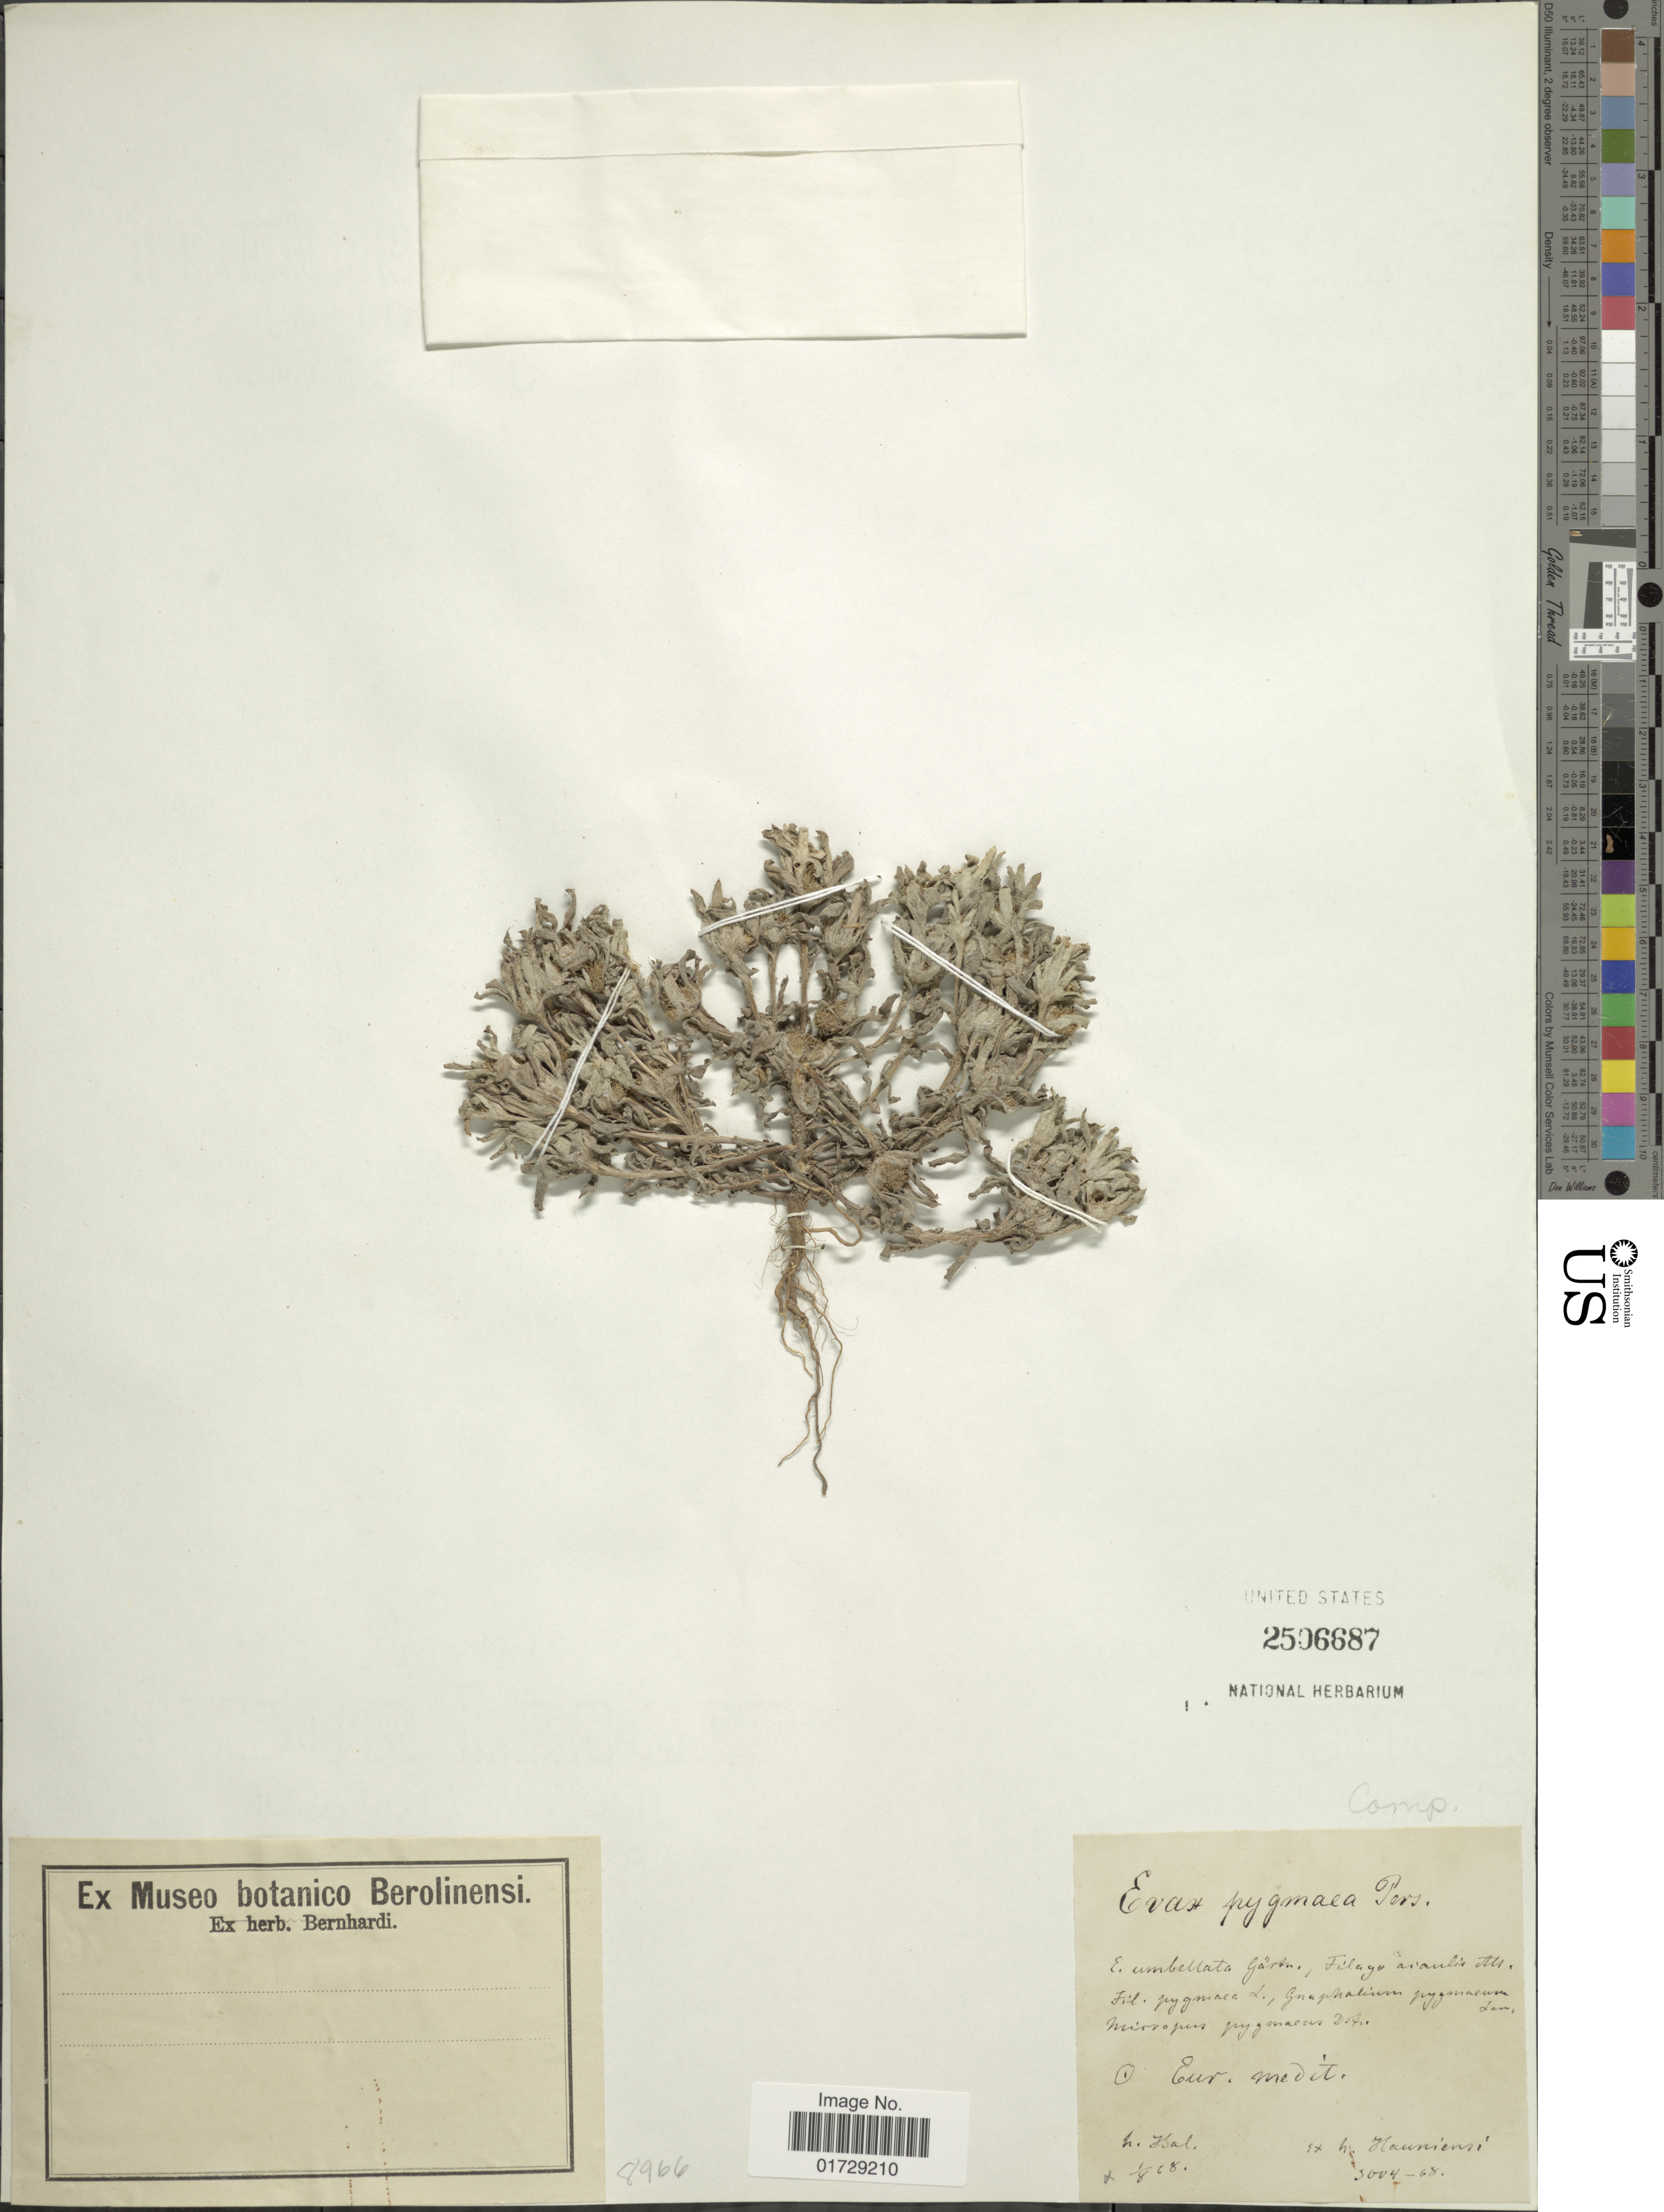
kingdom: Plantae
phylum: Tracheophyta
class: Magnoliopsida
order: Asterales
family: Asteraceae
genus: Evax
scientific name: Evax pygmaea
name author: (L.) Brot.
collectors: H. Hal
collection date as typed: Transcribed d/m/y: 8/1/68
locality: Eurp. Medit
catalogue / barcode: US 2506687